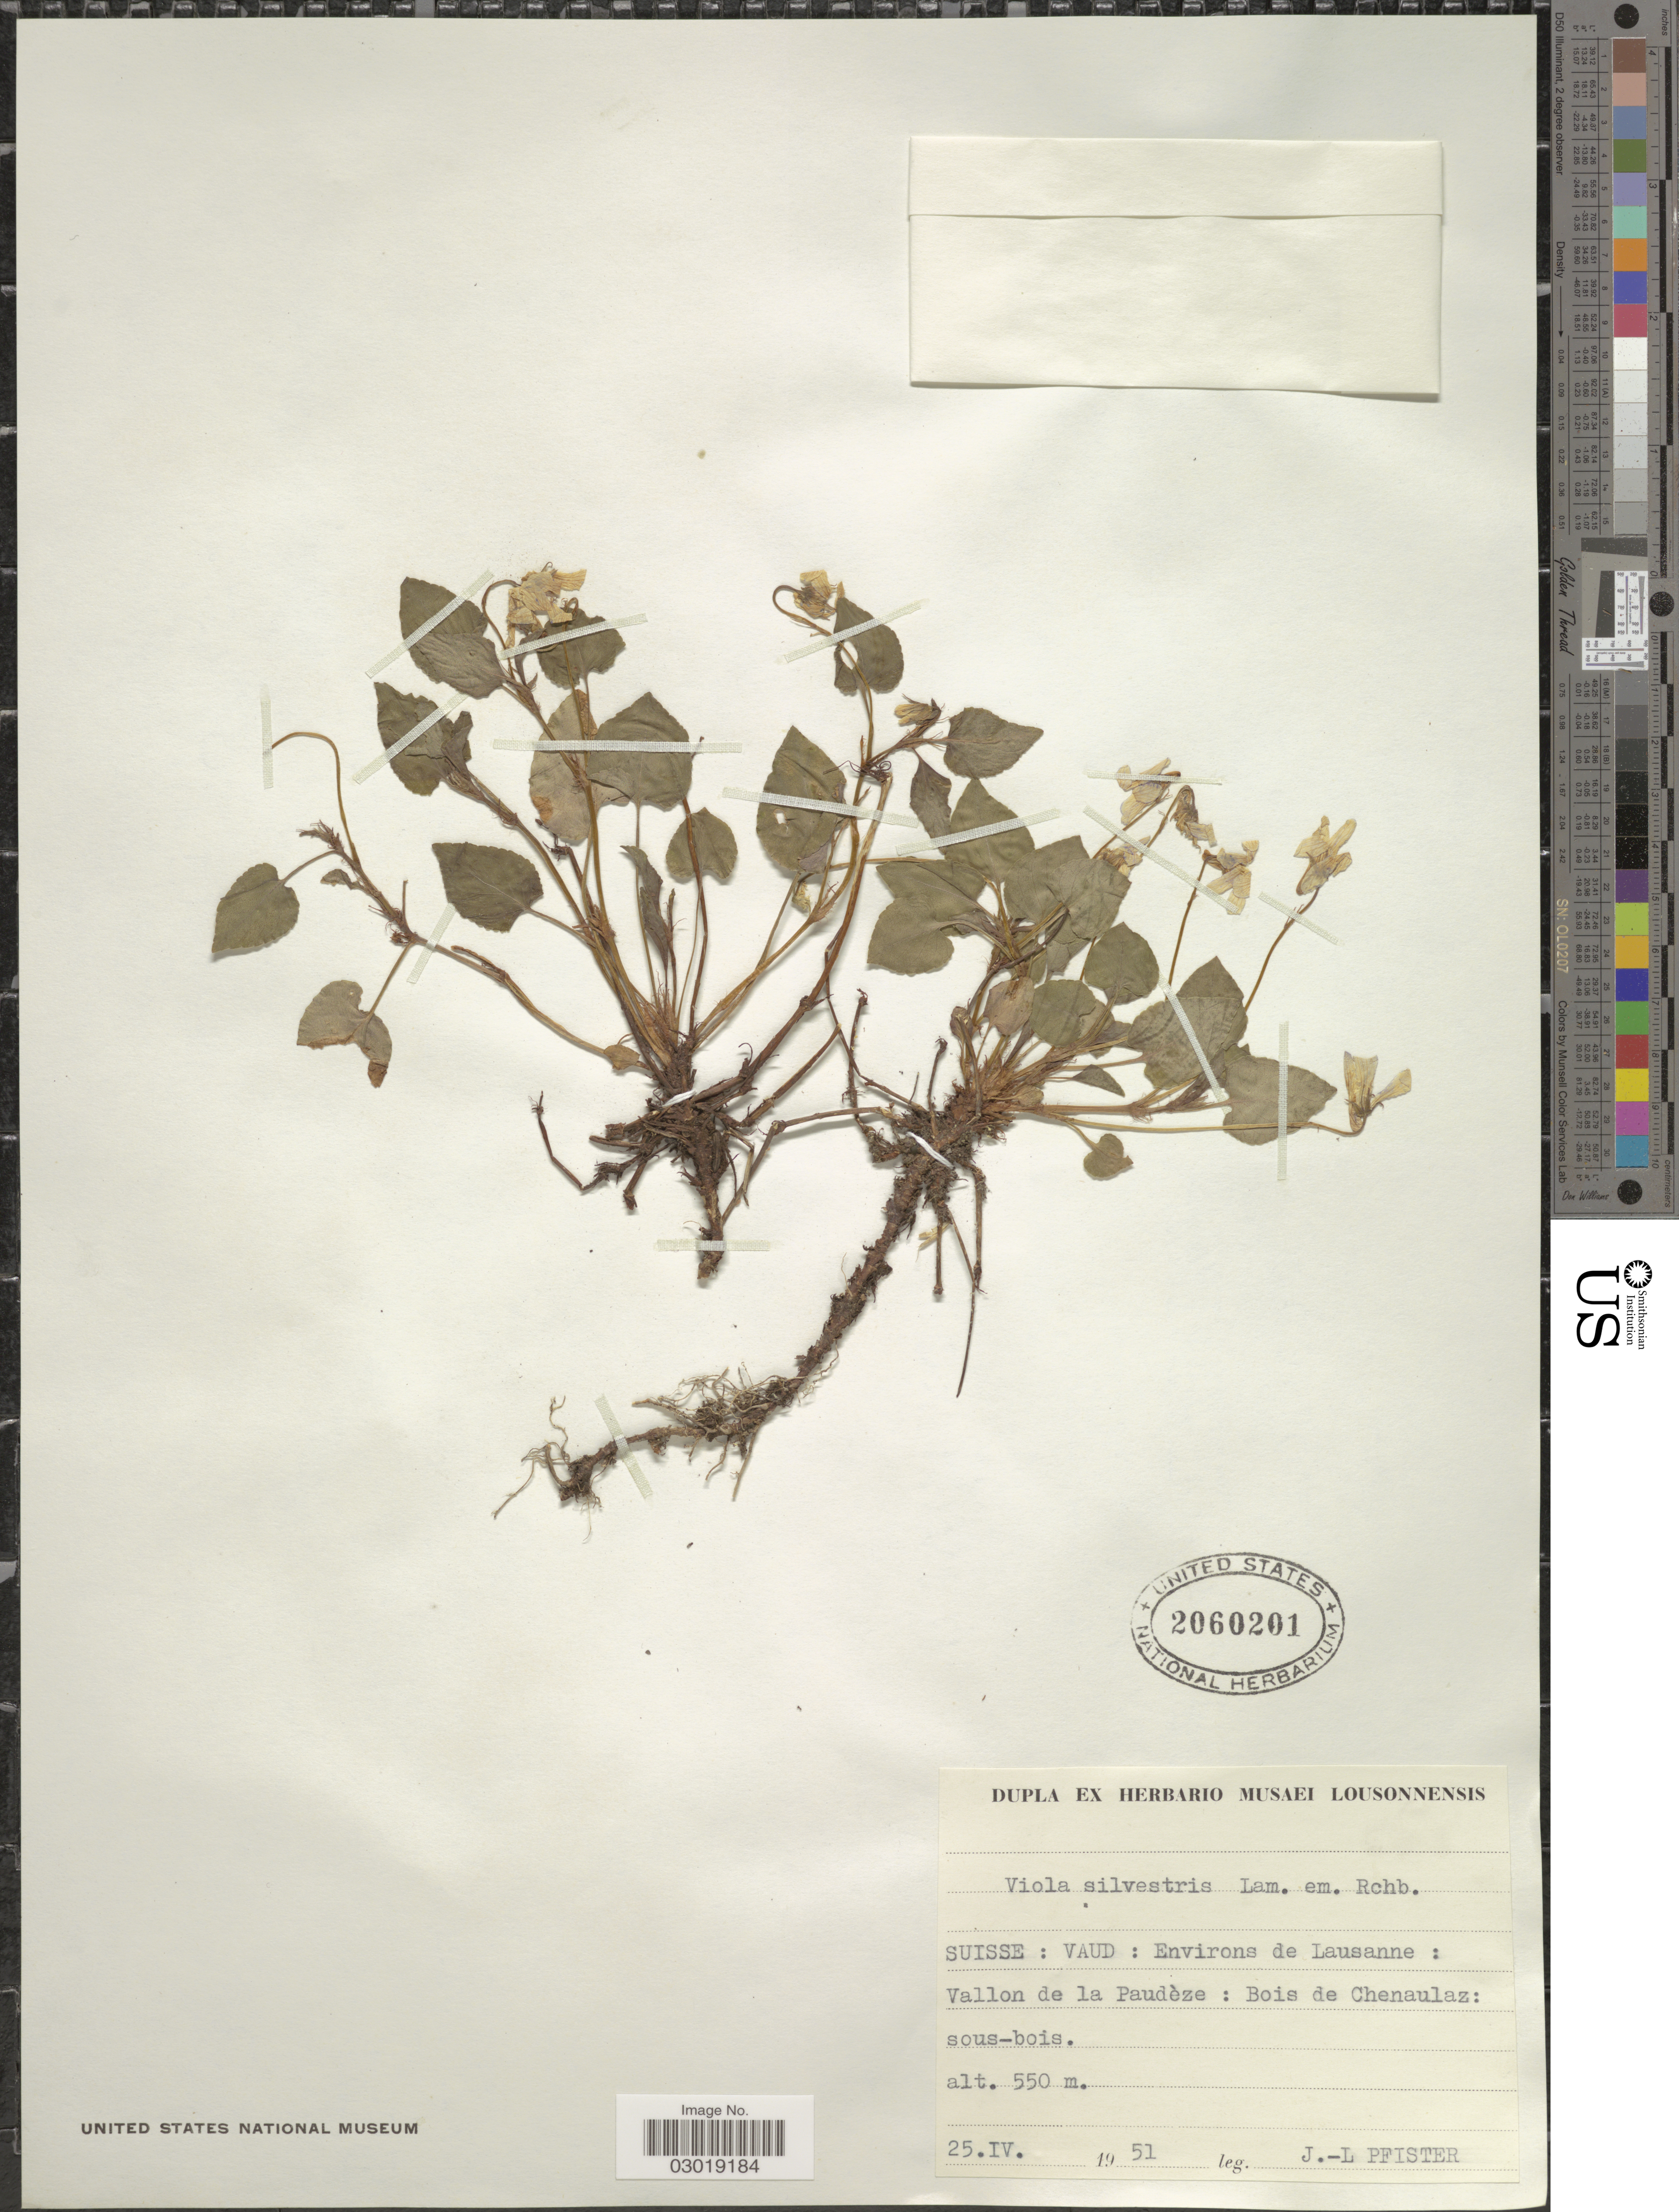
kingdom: Plantae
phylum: Tracheophyta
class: Magnoliopsida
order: Malpighiales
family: Violaceae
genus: Viola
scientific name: Viola sylvestris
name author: Lam.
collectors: J. Pfister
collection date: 1951-04-25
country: Switzerland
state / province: Vaud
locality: Suisse: Vaud: Environs de Lausanne : Vallon de la Paudèze: Bois de Chenaulaz: sous-bois.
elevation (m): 550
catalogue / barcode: US 2060201